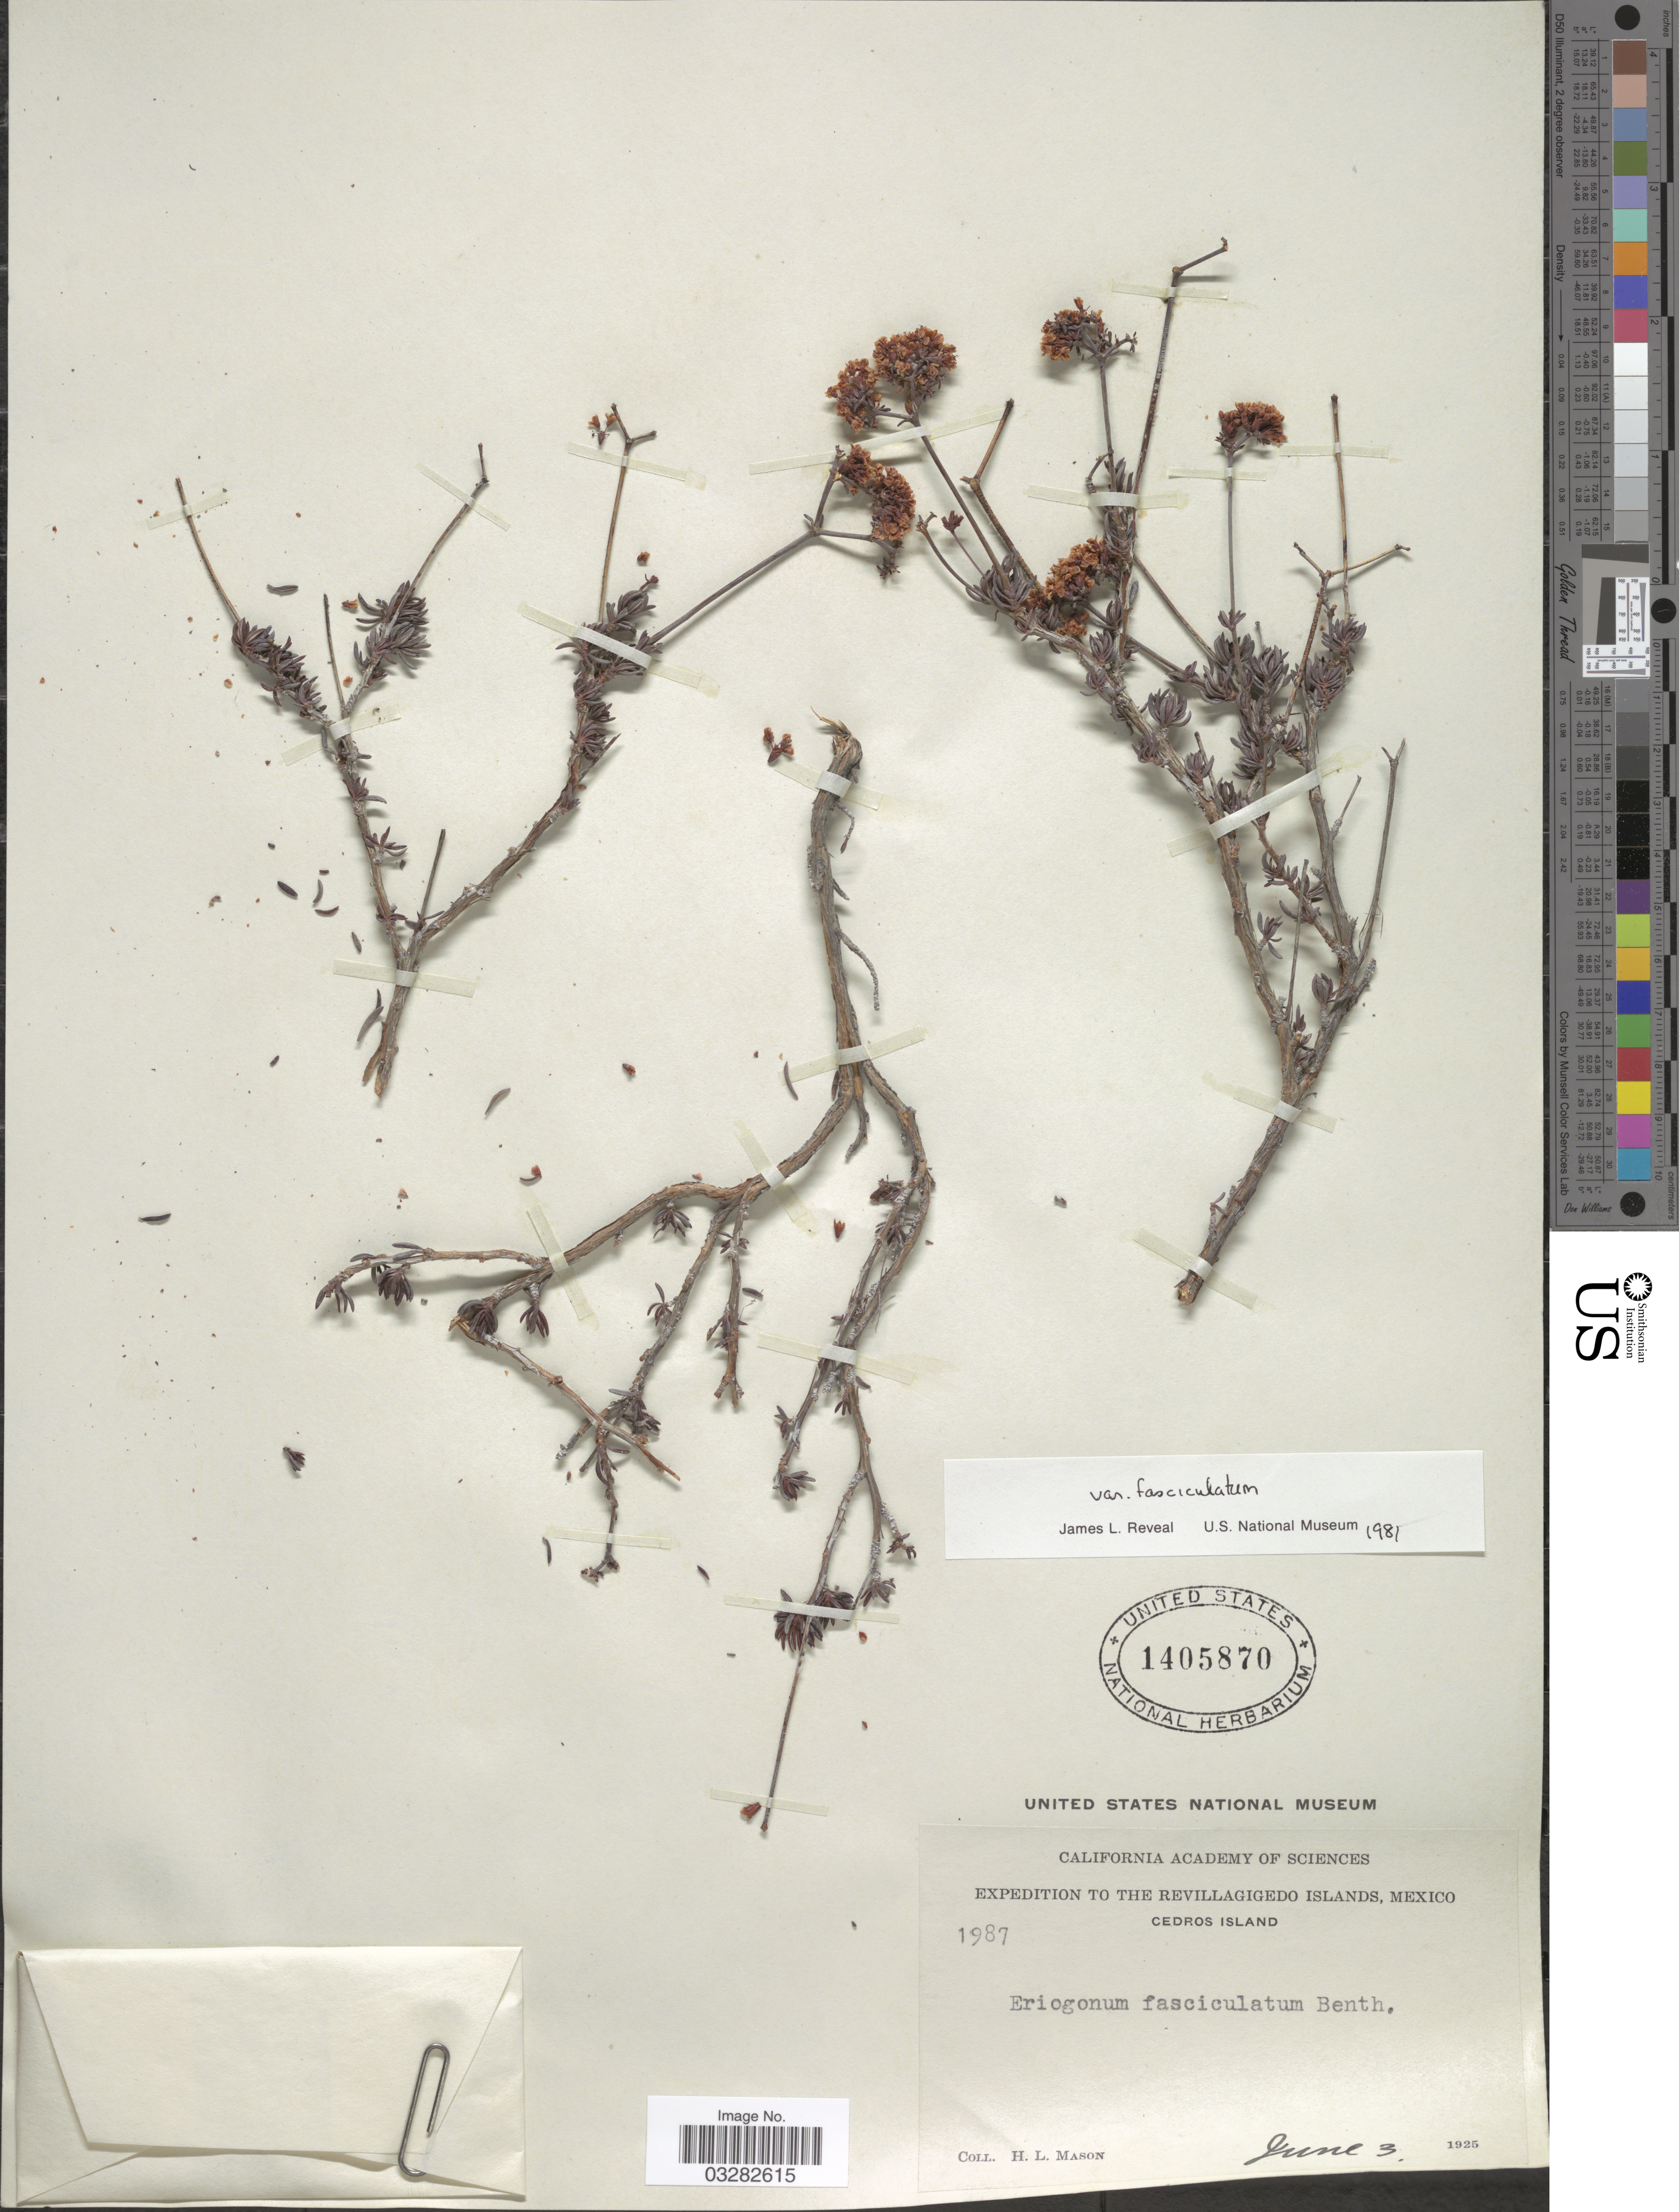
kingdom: Plantae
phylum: Tracheophyta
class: Magnoliopsida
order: Caryophyllales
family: Polygonaceae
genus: Eriogonum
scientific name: Eriogonum fasciculatum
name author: Benth.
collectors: H. L. Mason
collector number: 1987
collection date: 1925-06-03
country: Mexico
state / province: Colima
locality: The Revillagigedo Islands. Cedros Island.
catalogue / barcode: US 1405870